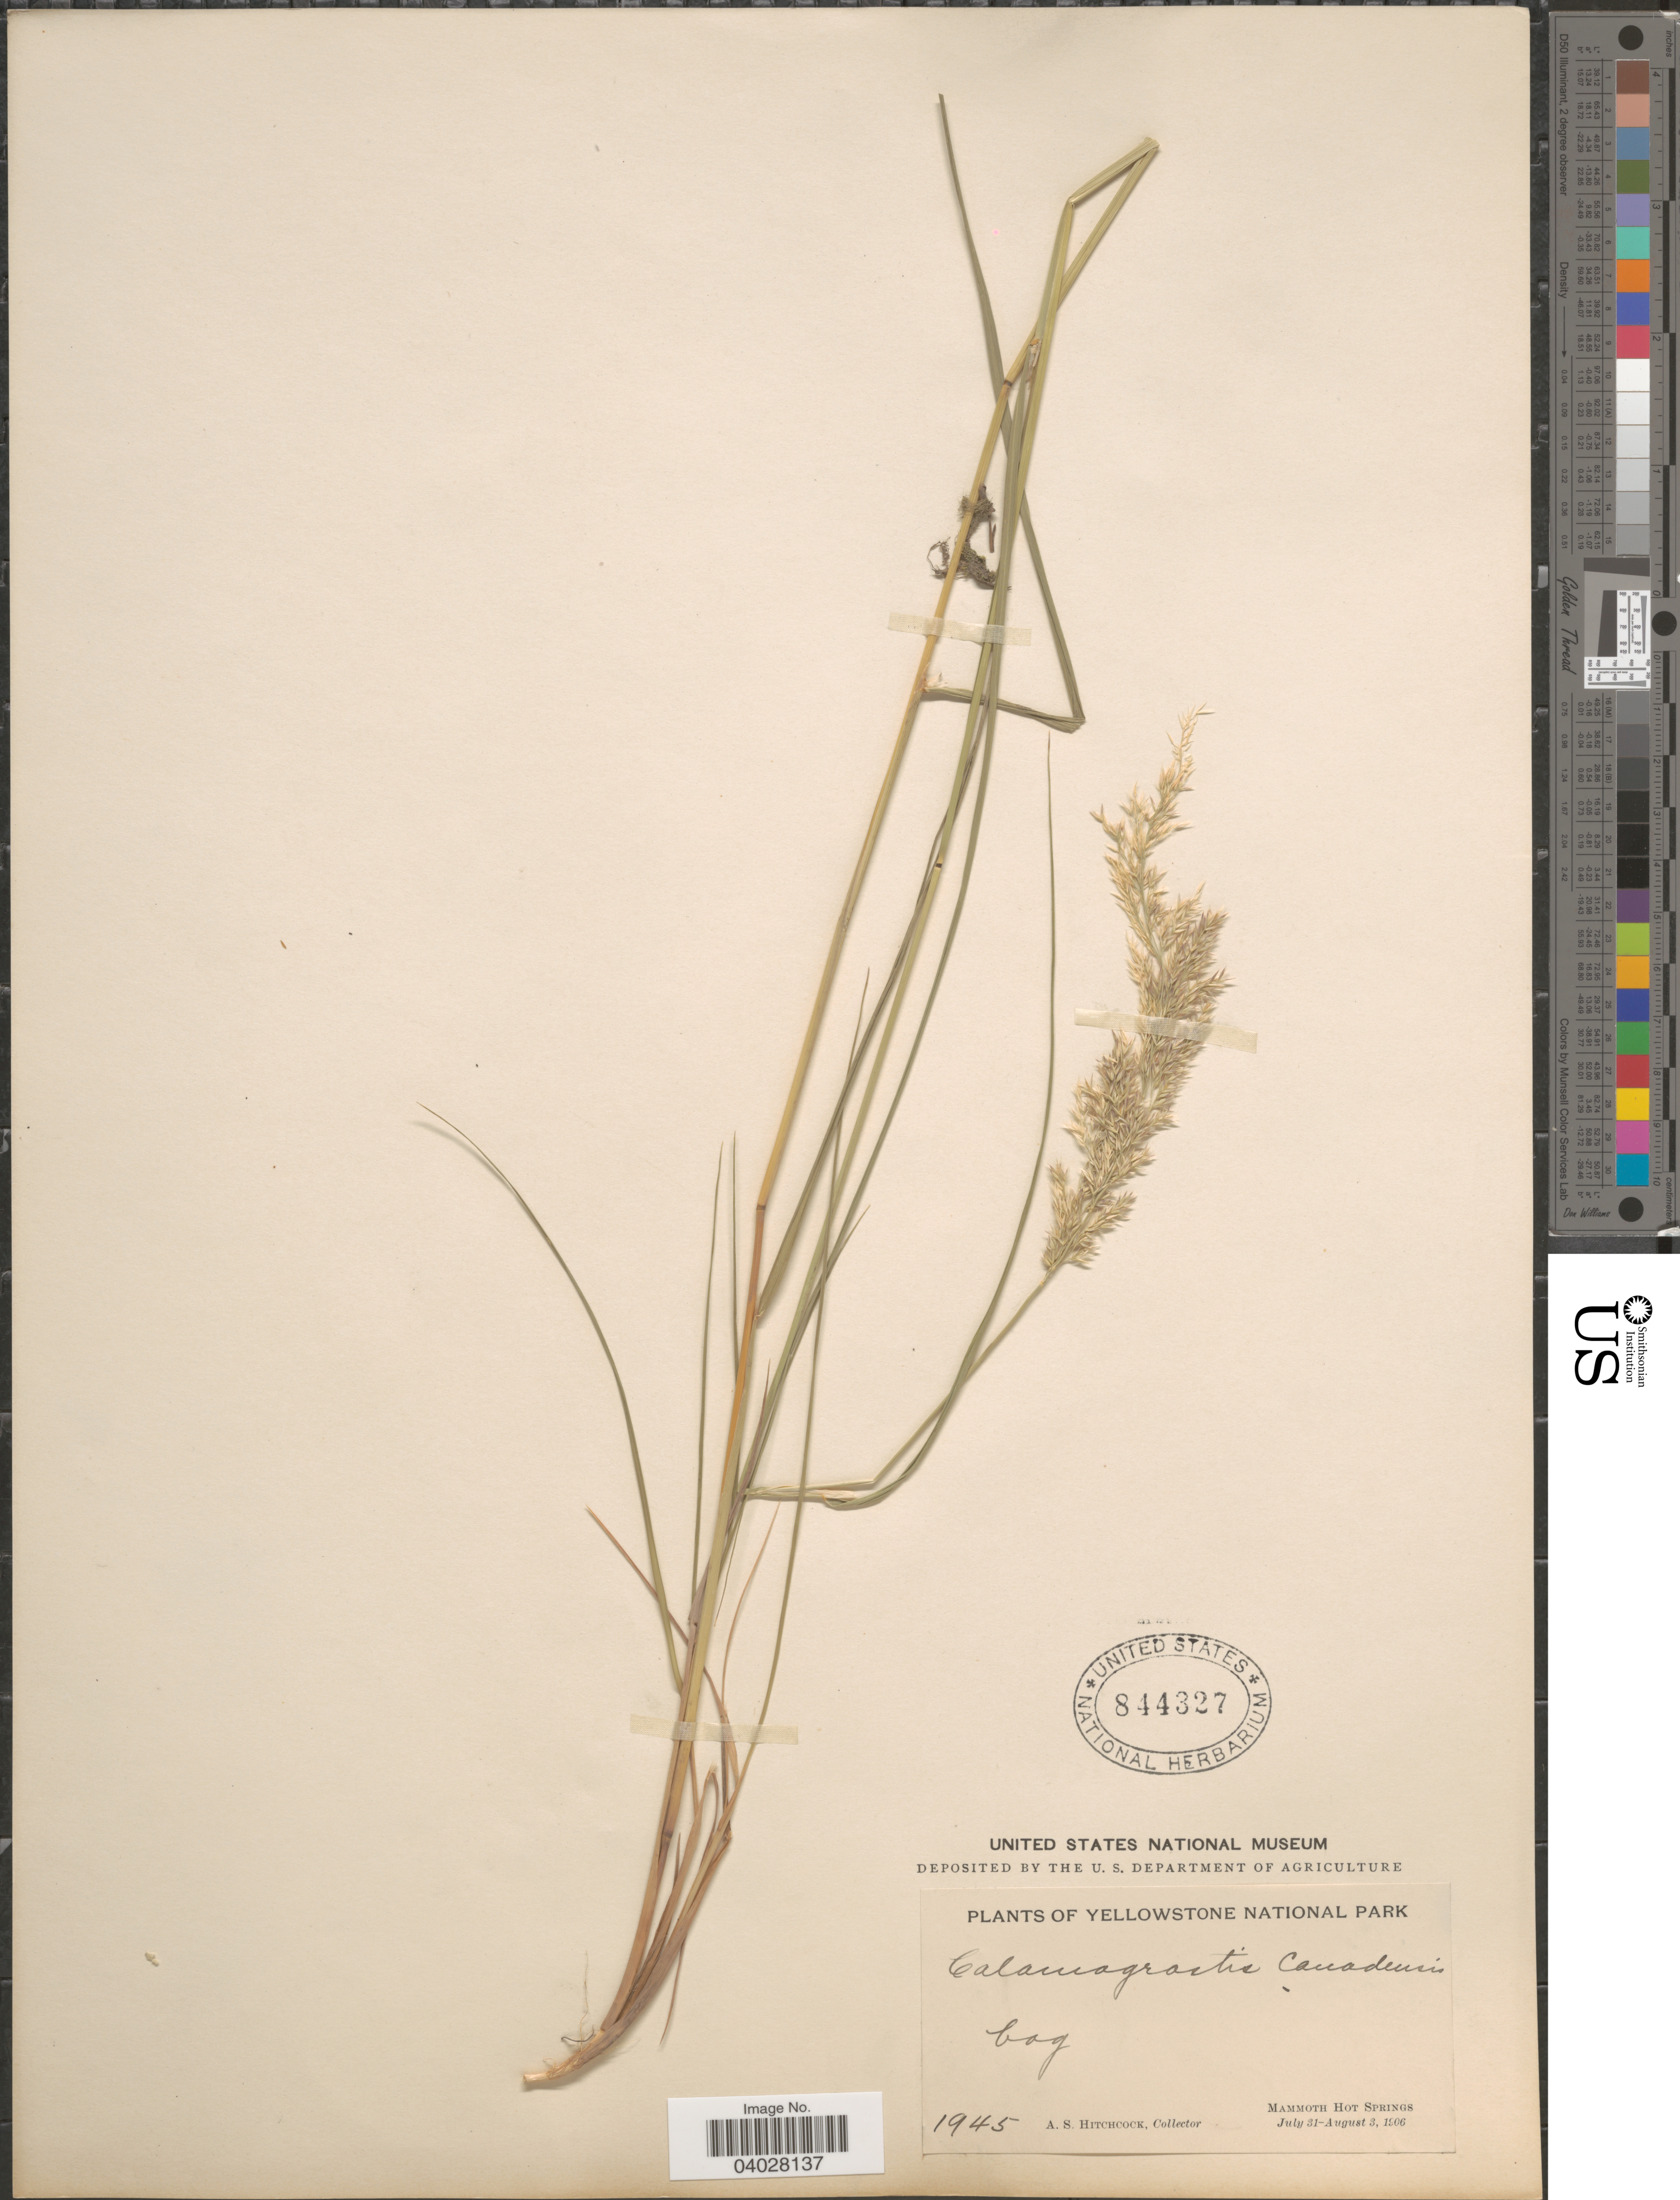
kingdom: Plantae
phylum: Tracheophyta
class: Liliopsida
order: Poales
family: Poaceae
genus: Calamagrostis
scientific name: Calamagrostis canadensis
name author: (Michx.) P. Beauv.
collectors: A. S. Hitchcock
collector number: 1945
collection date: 1906-07-31/1906-08-03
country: United States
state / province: Wyoming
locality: Yellowstone National Park. Mammoth Hot Springs.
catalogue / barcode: US 844327